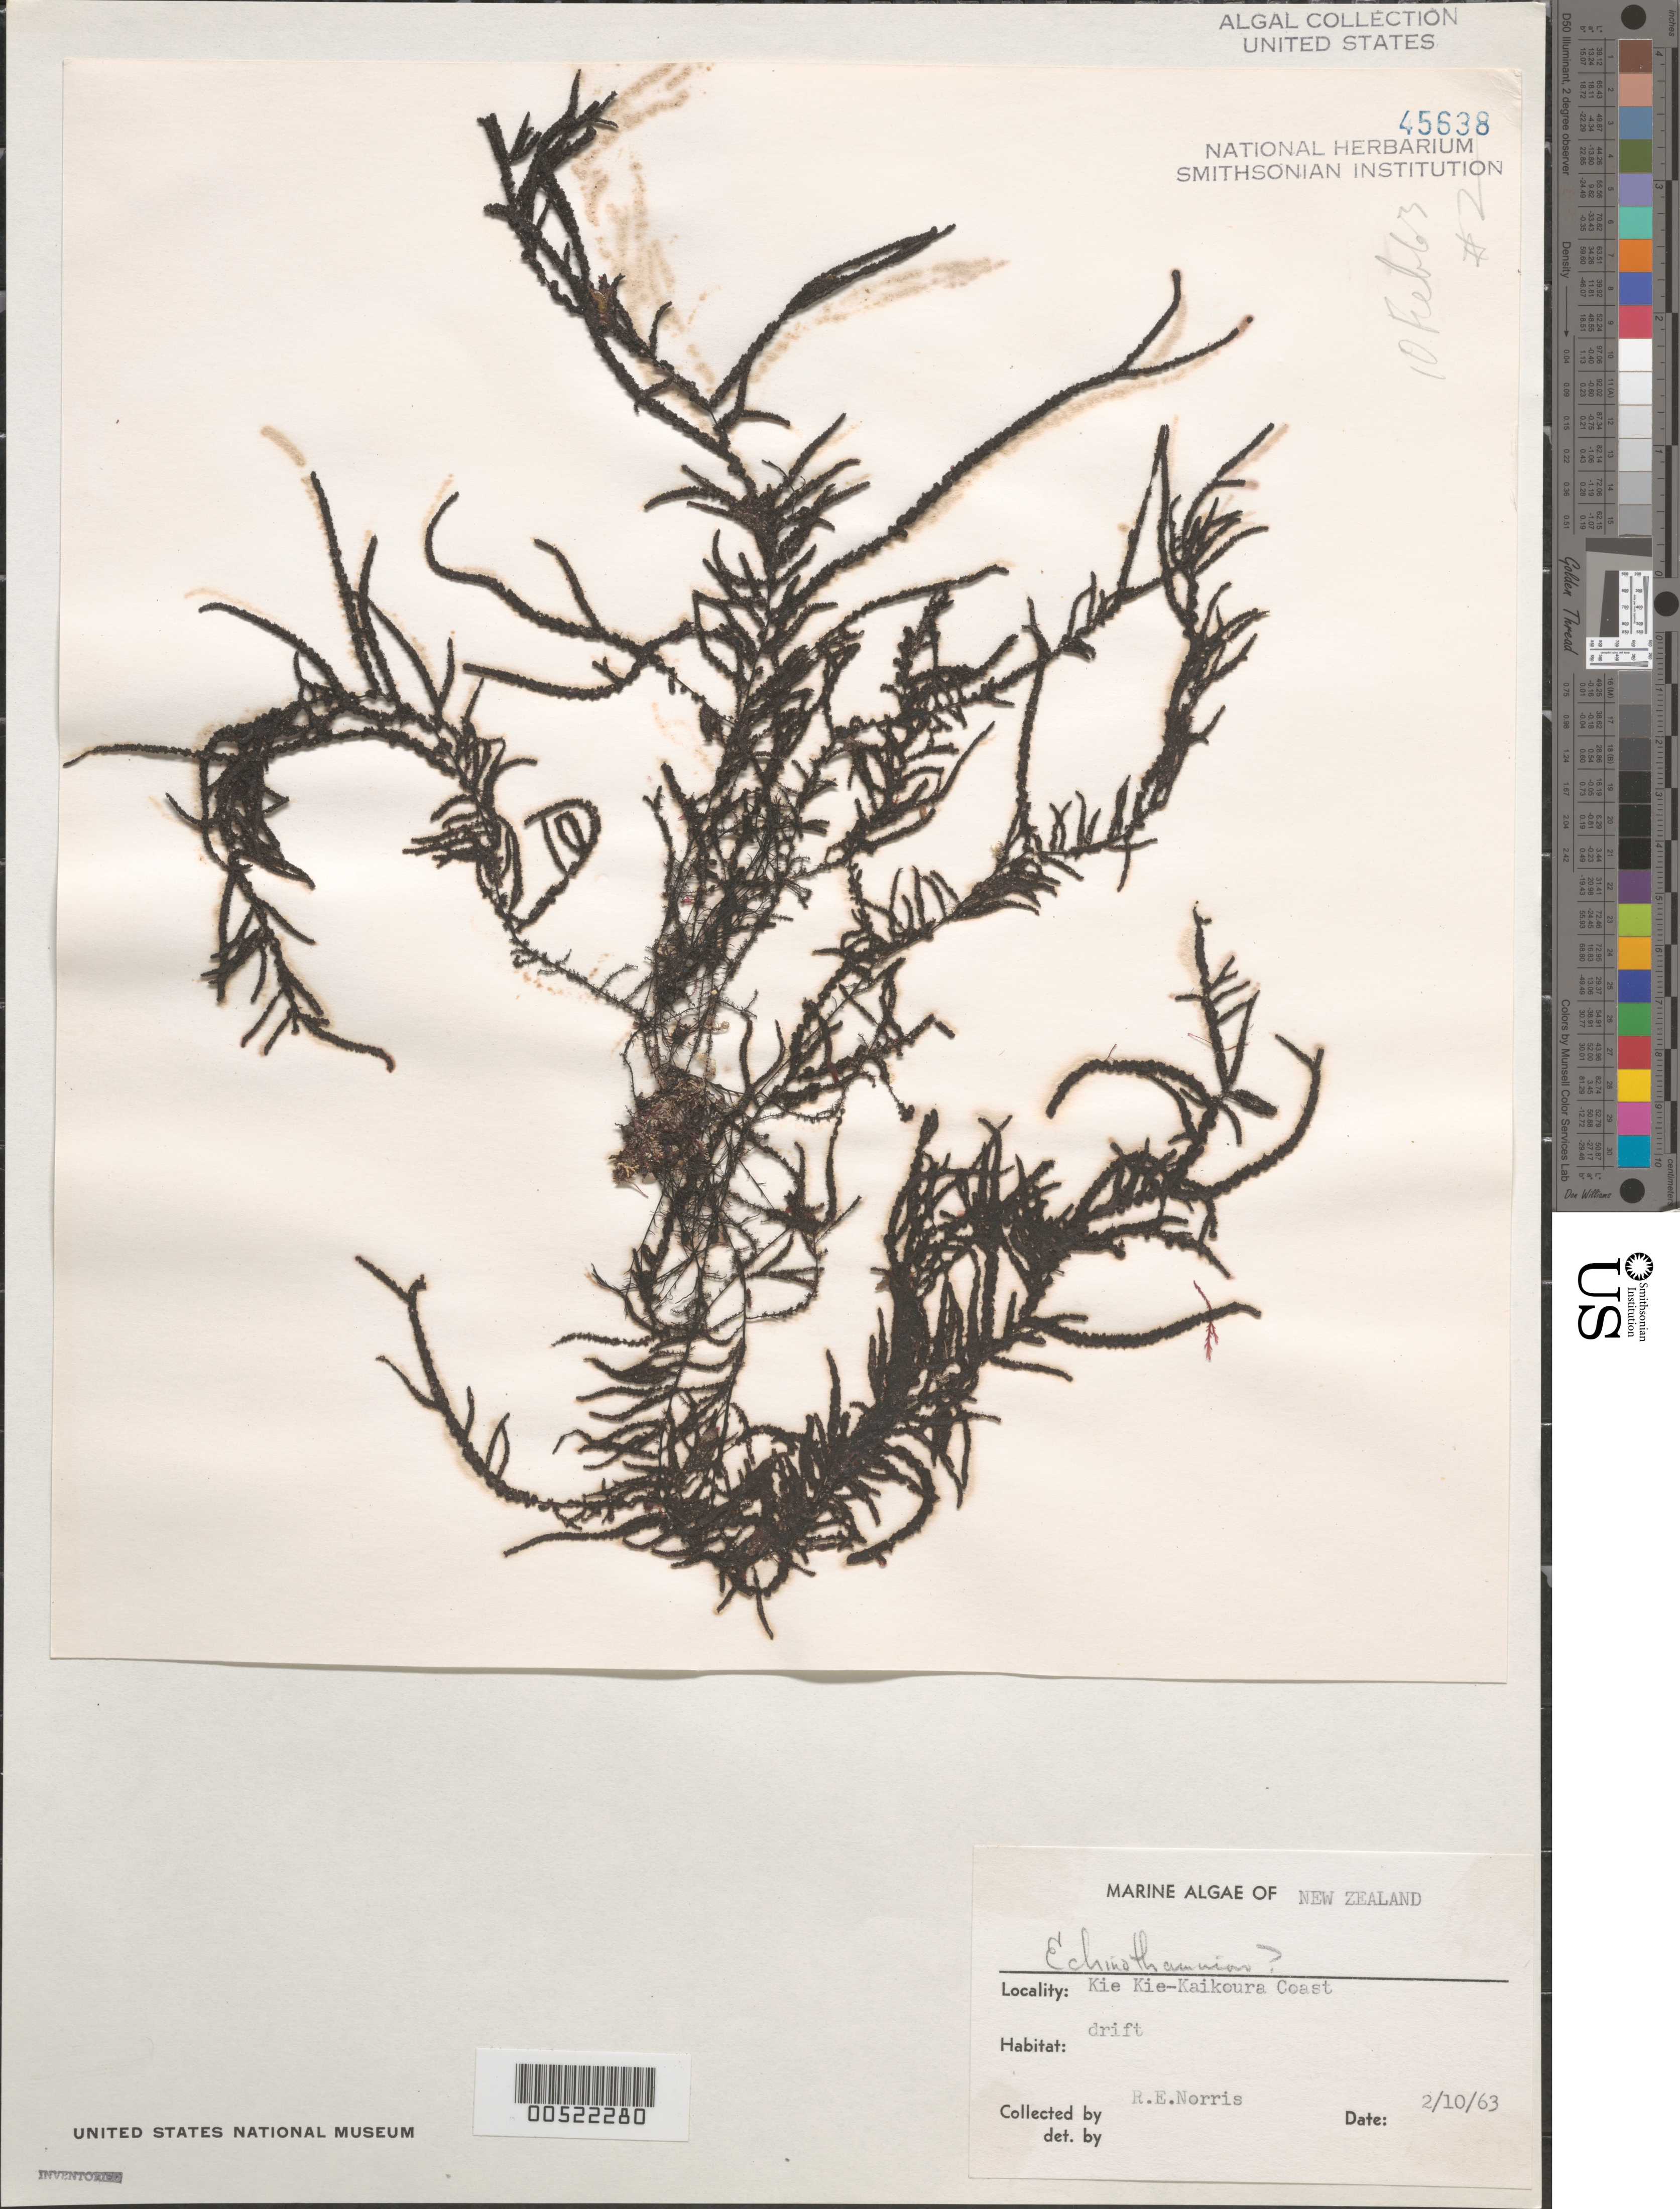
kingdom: Plantae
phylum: Rhodophyta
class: Florideophyceae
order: Ceramiales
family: Rhodomelaceae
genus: Echinothamnion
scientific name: Echinothamnion sp.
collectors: R. E. Norris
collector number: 2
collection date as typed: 10 Feb 1963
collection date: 1963-02-10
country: New Zealand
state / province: Canterbury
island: South Island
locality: Kie Kie-Kaikoura Coast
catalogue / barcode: US 45638